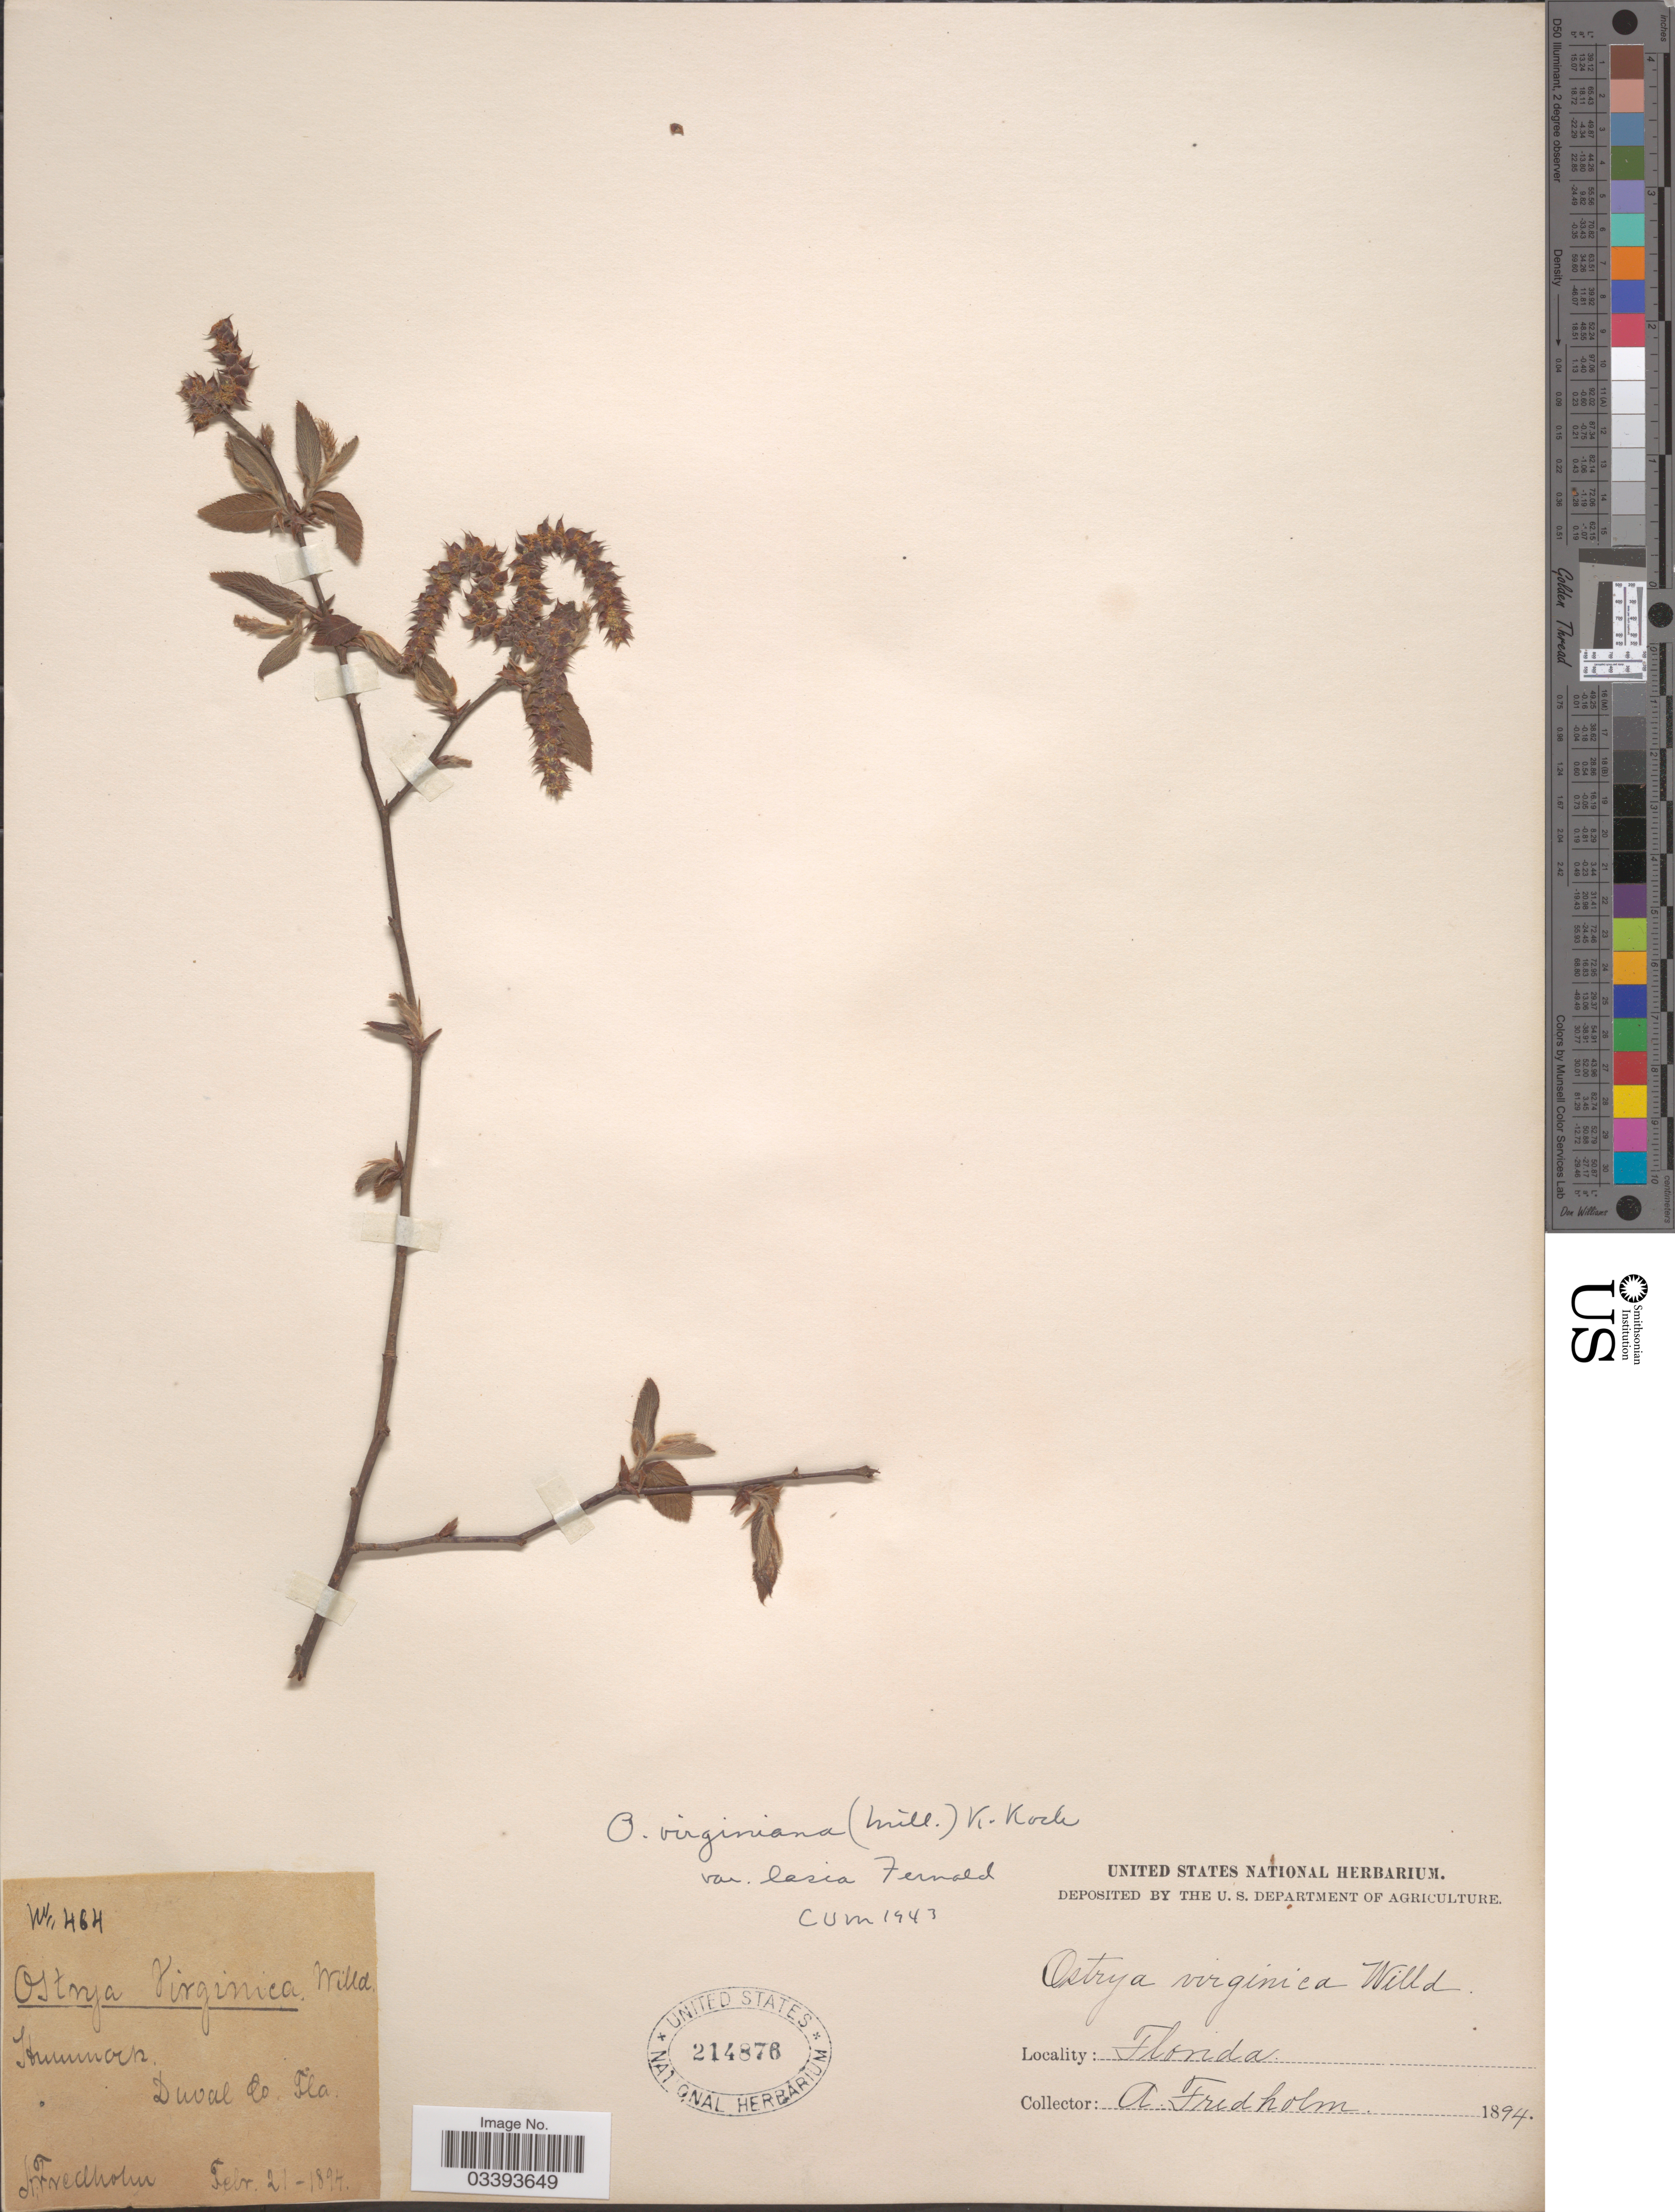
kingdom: Plantae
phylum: Tracheophyta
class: Magnoliopsida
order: Fagales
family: Betulaceae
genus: Ostrya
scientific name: Ostrya virginiana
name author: (Mill.) K. Koch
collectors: A. Fredholm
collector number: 464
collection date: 1894-02-21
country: United States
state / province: Florida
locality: Hammock. Duval Co. Fla.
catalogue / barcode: US 214876